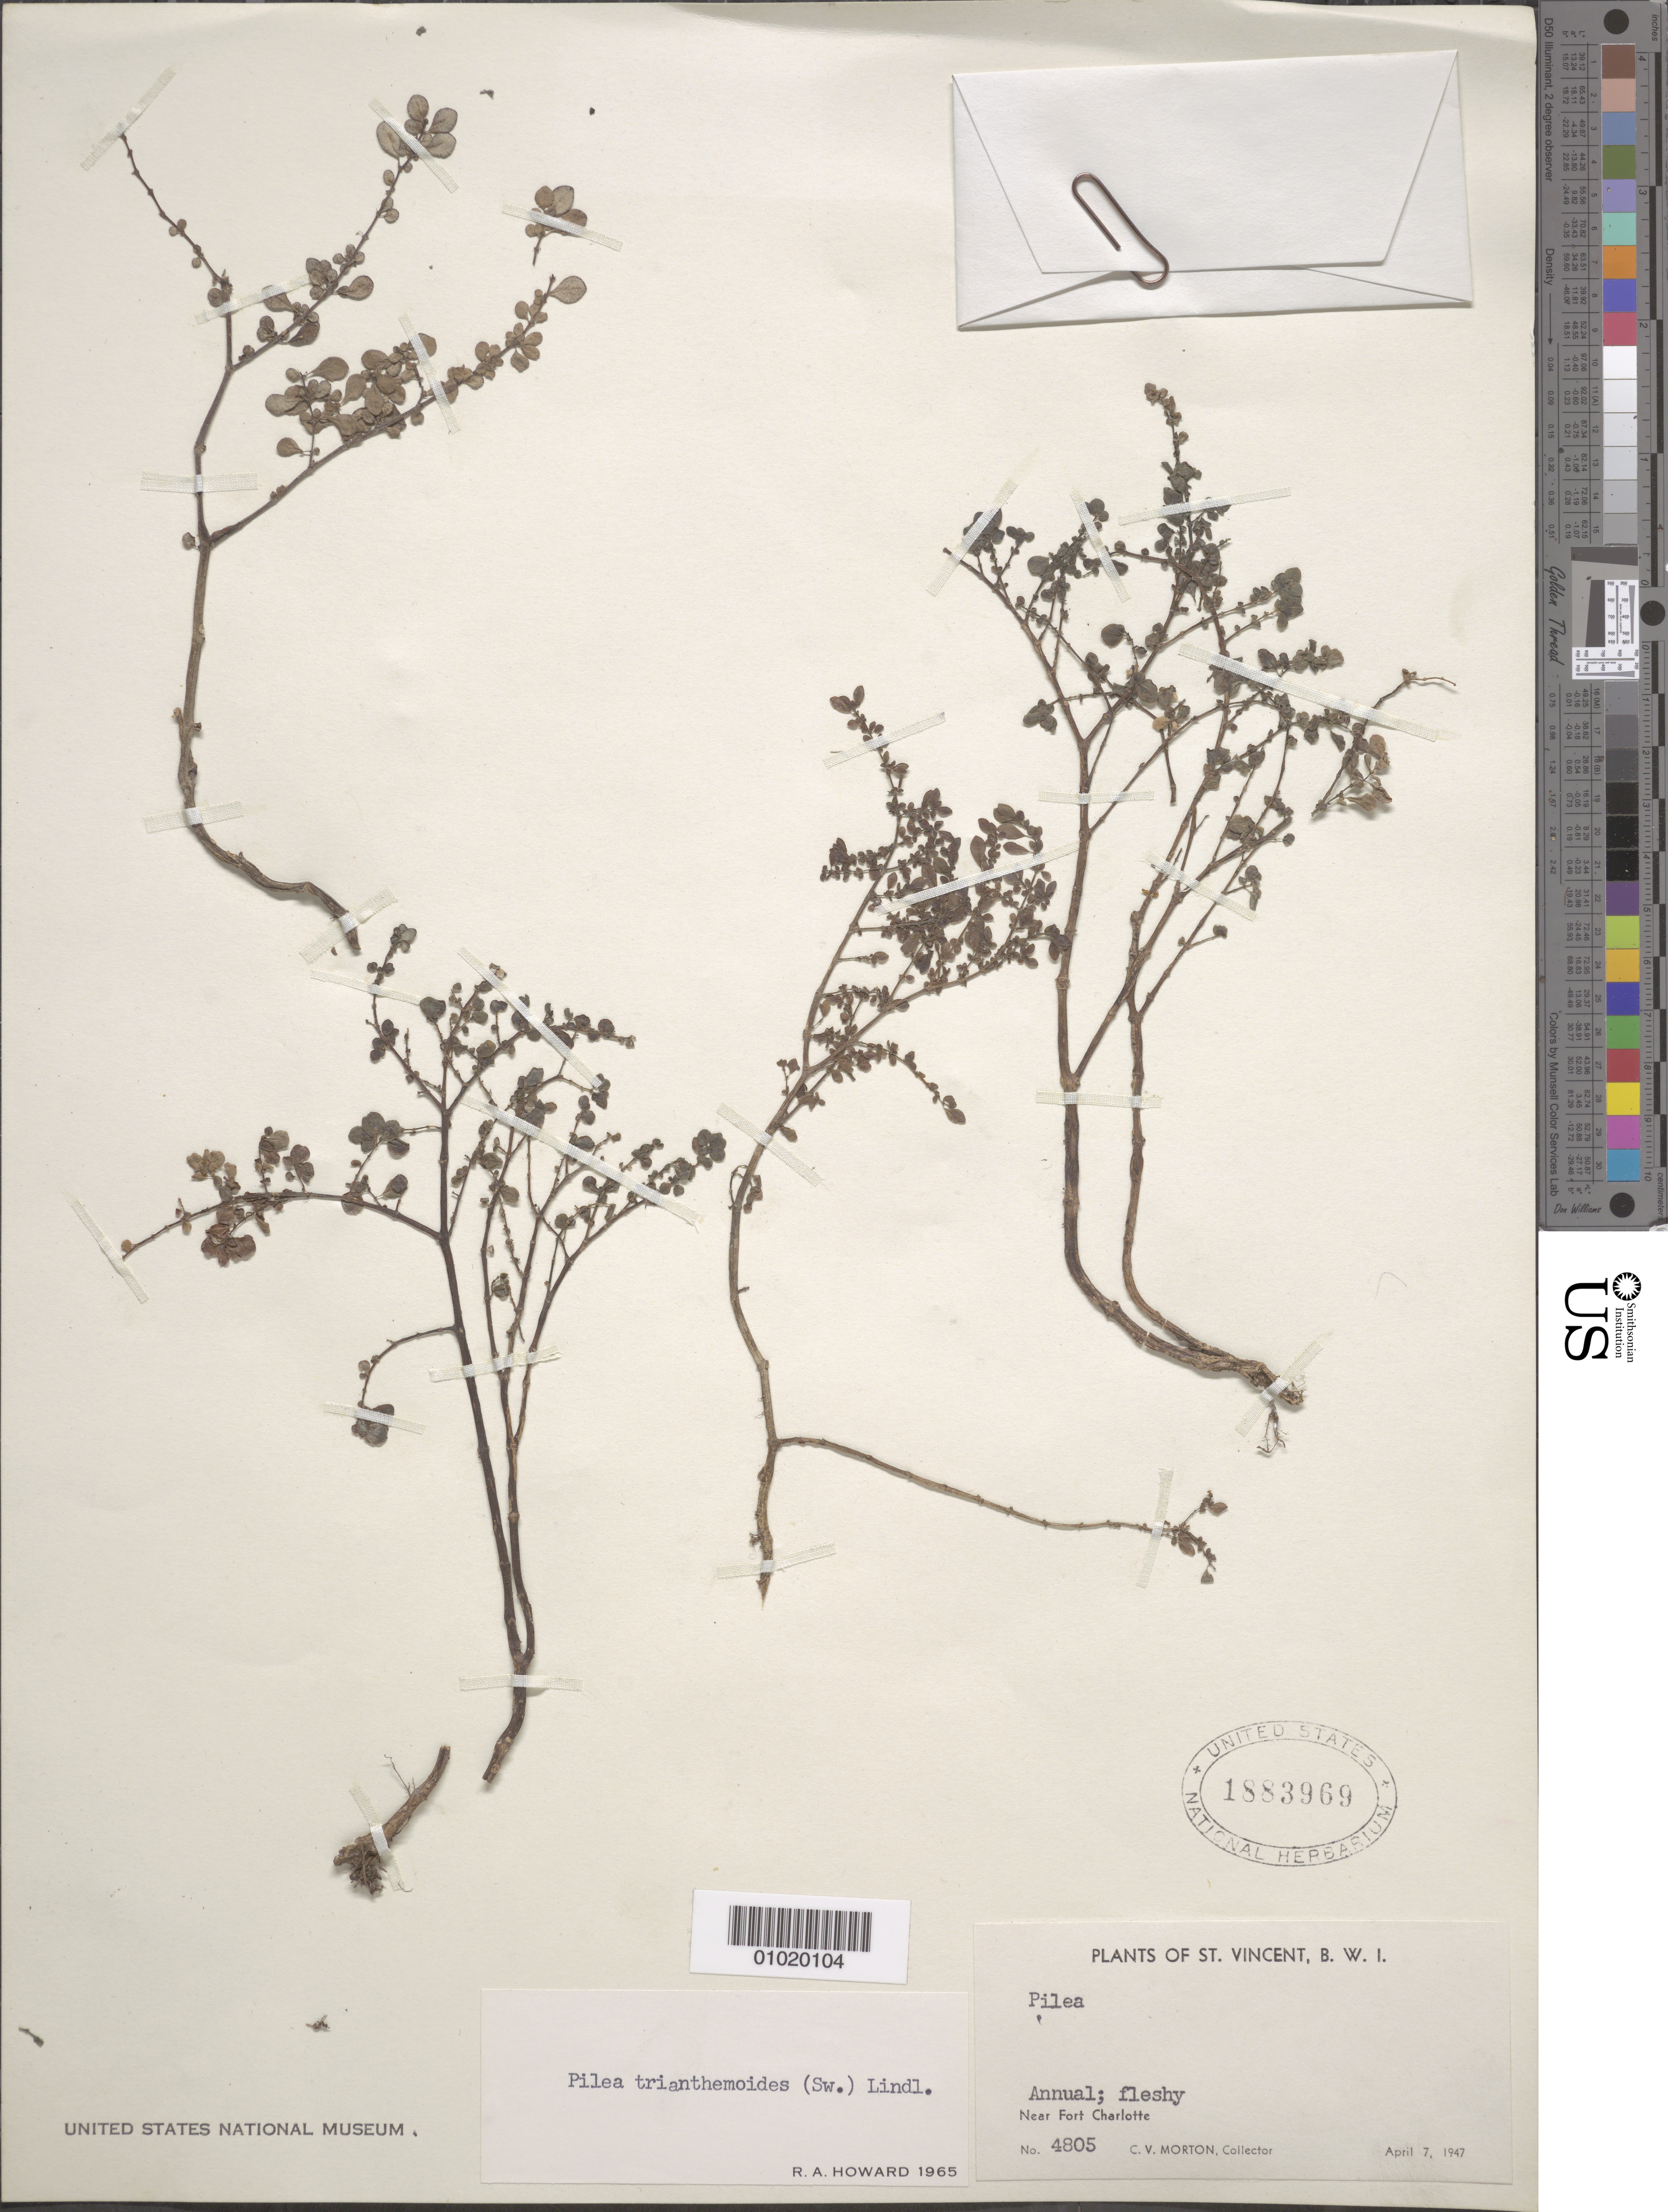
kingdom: Plantae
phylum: Tracheophyta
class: Magnoliopsida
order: Rosales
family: Urticaceae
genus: Pilea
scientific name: Pilea trianthemoides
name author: (Sw.) Lindl.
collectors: C. V. Morton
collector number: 4805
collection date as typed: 07 Apr 1947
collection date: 1947-04-07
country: St. Vincent - Grenadines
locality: Near Fort Charlotte.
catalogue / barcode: US 1883969